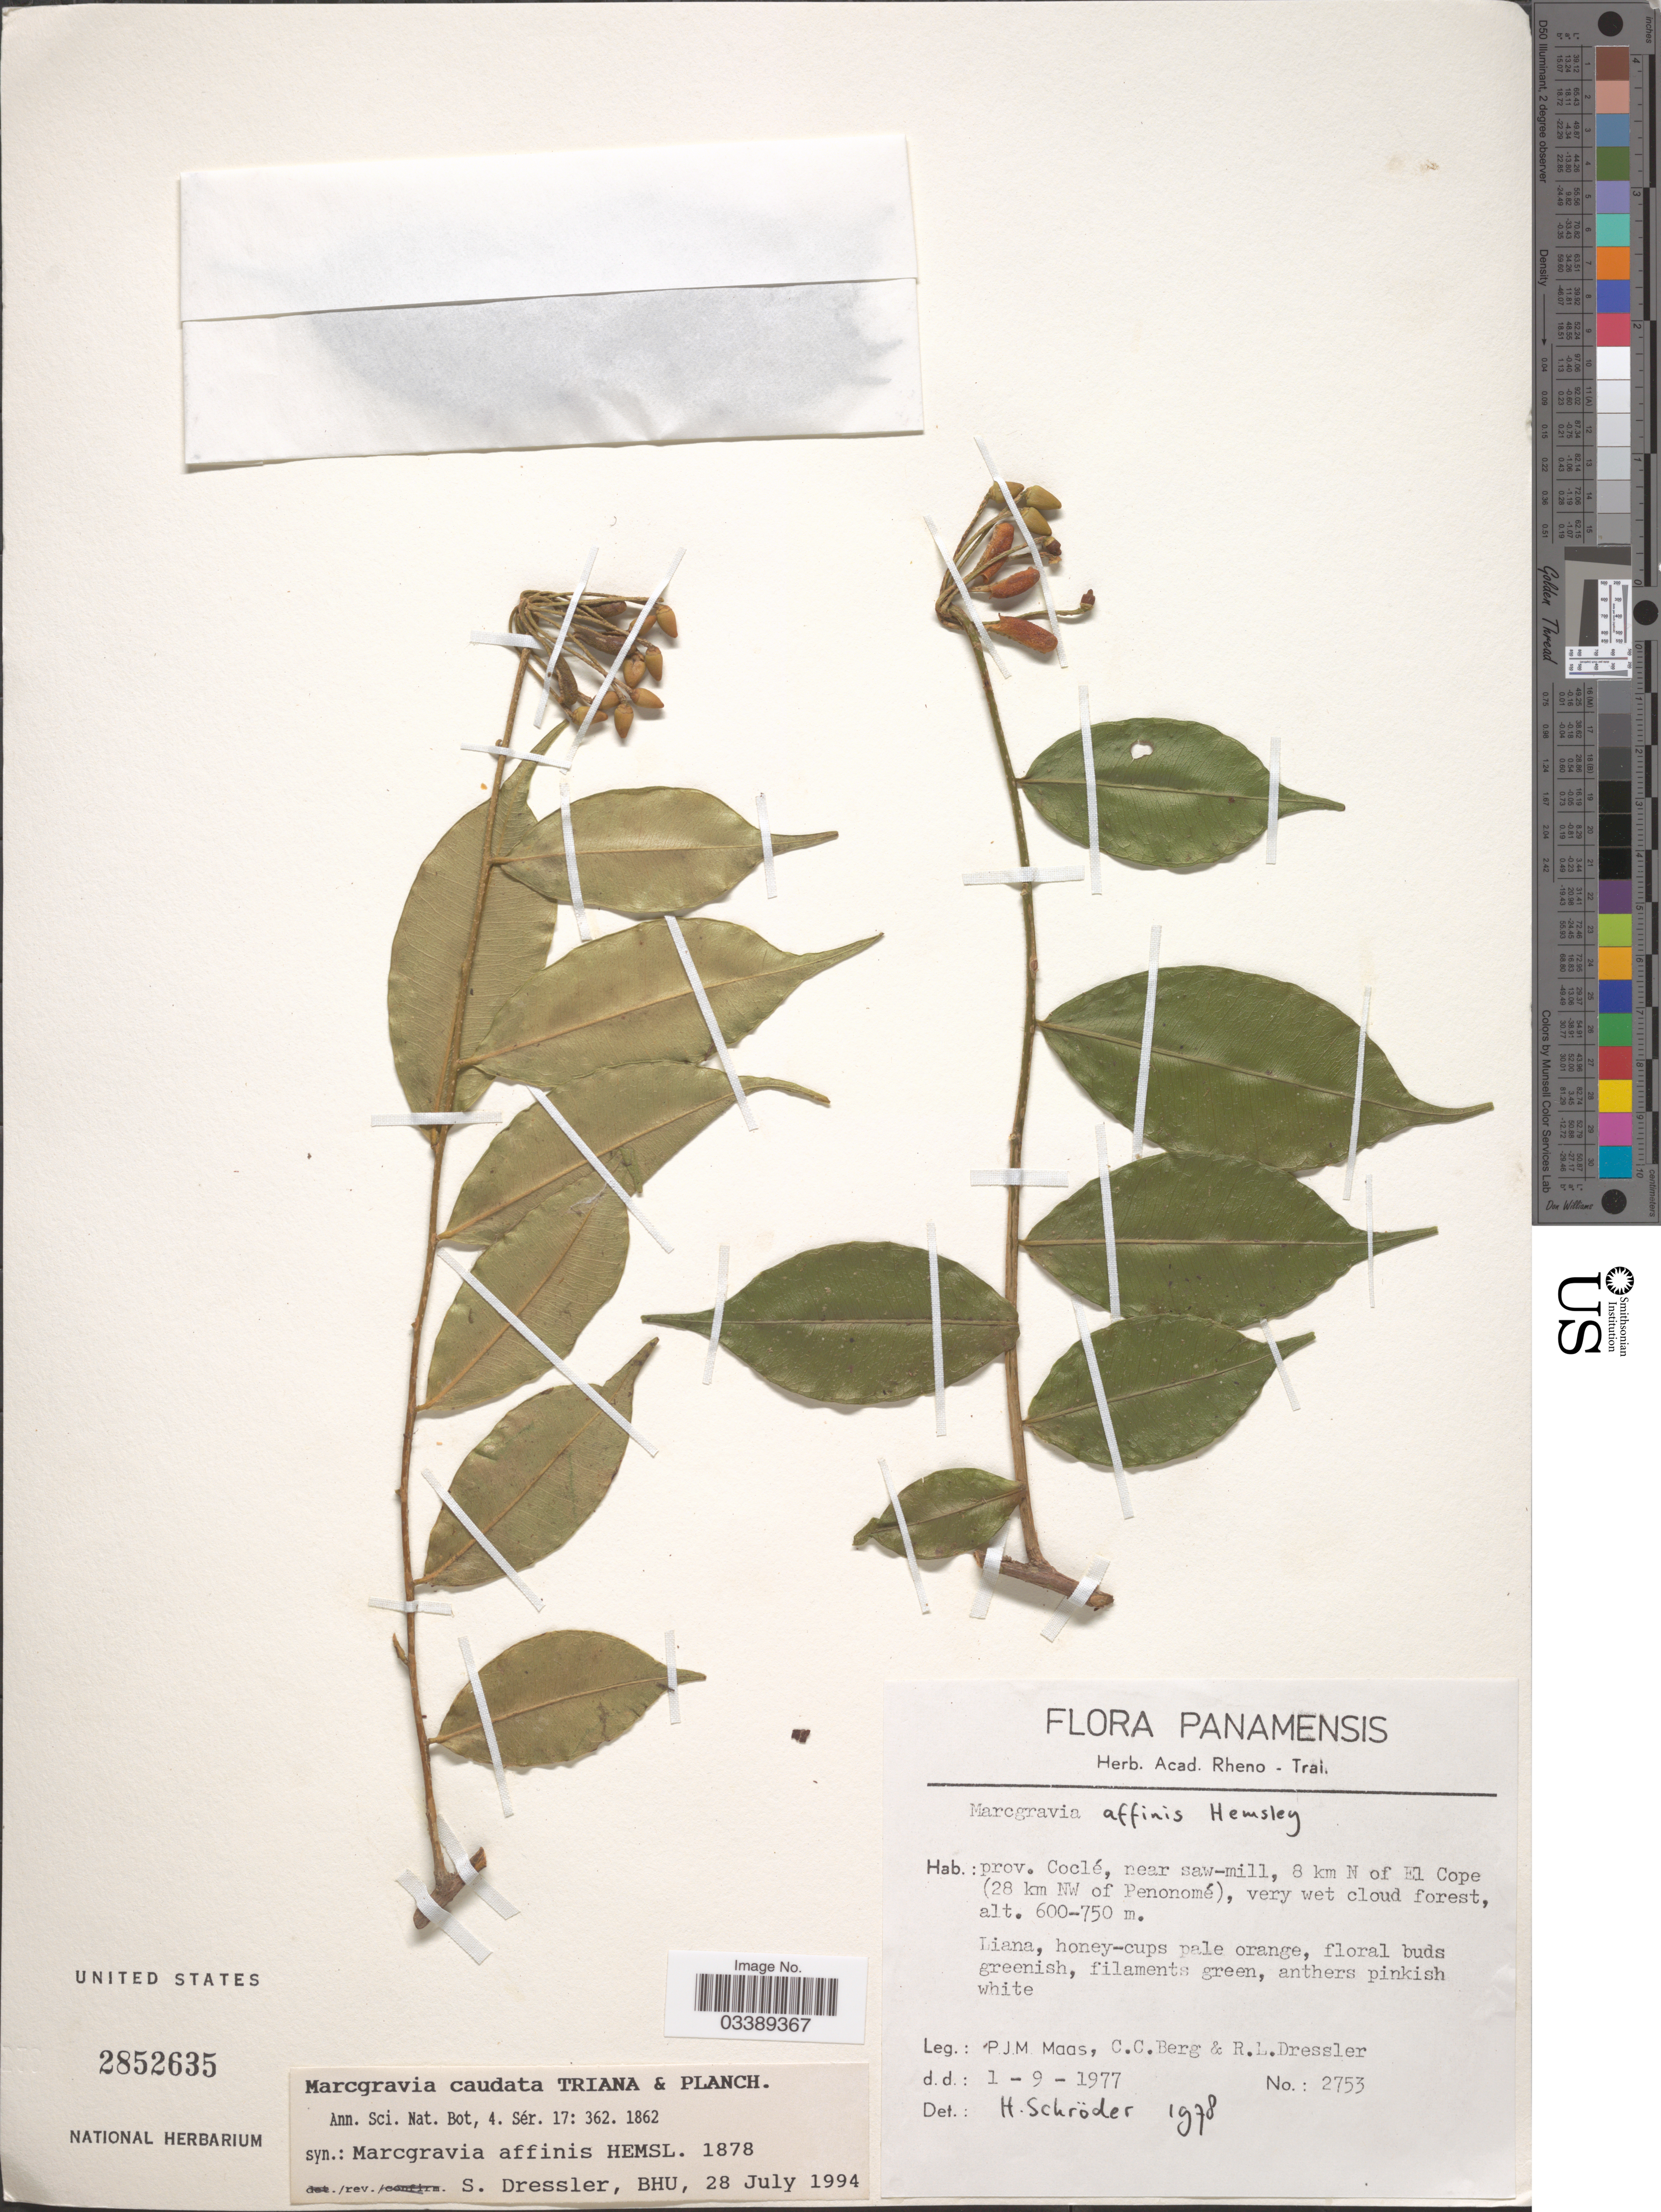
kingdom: Plantae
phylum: Tracheophyta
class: Magnoliopsida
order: Ericales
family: Marcgraviaceae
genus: Marcgravia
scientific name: Marcgravia caudata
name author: Triana & Planch.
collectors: P. Maas, C. C. Berg & R. Dressler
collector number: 2753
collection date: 1977-09-01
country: Panama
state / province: Coclé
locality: Near saw-mill, 8 km N of El Cope (28 km NW of Penonomé).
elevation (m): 600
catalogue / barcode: US 2852635